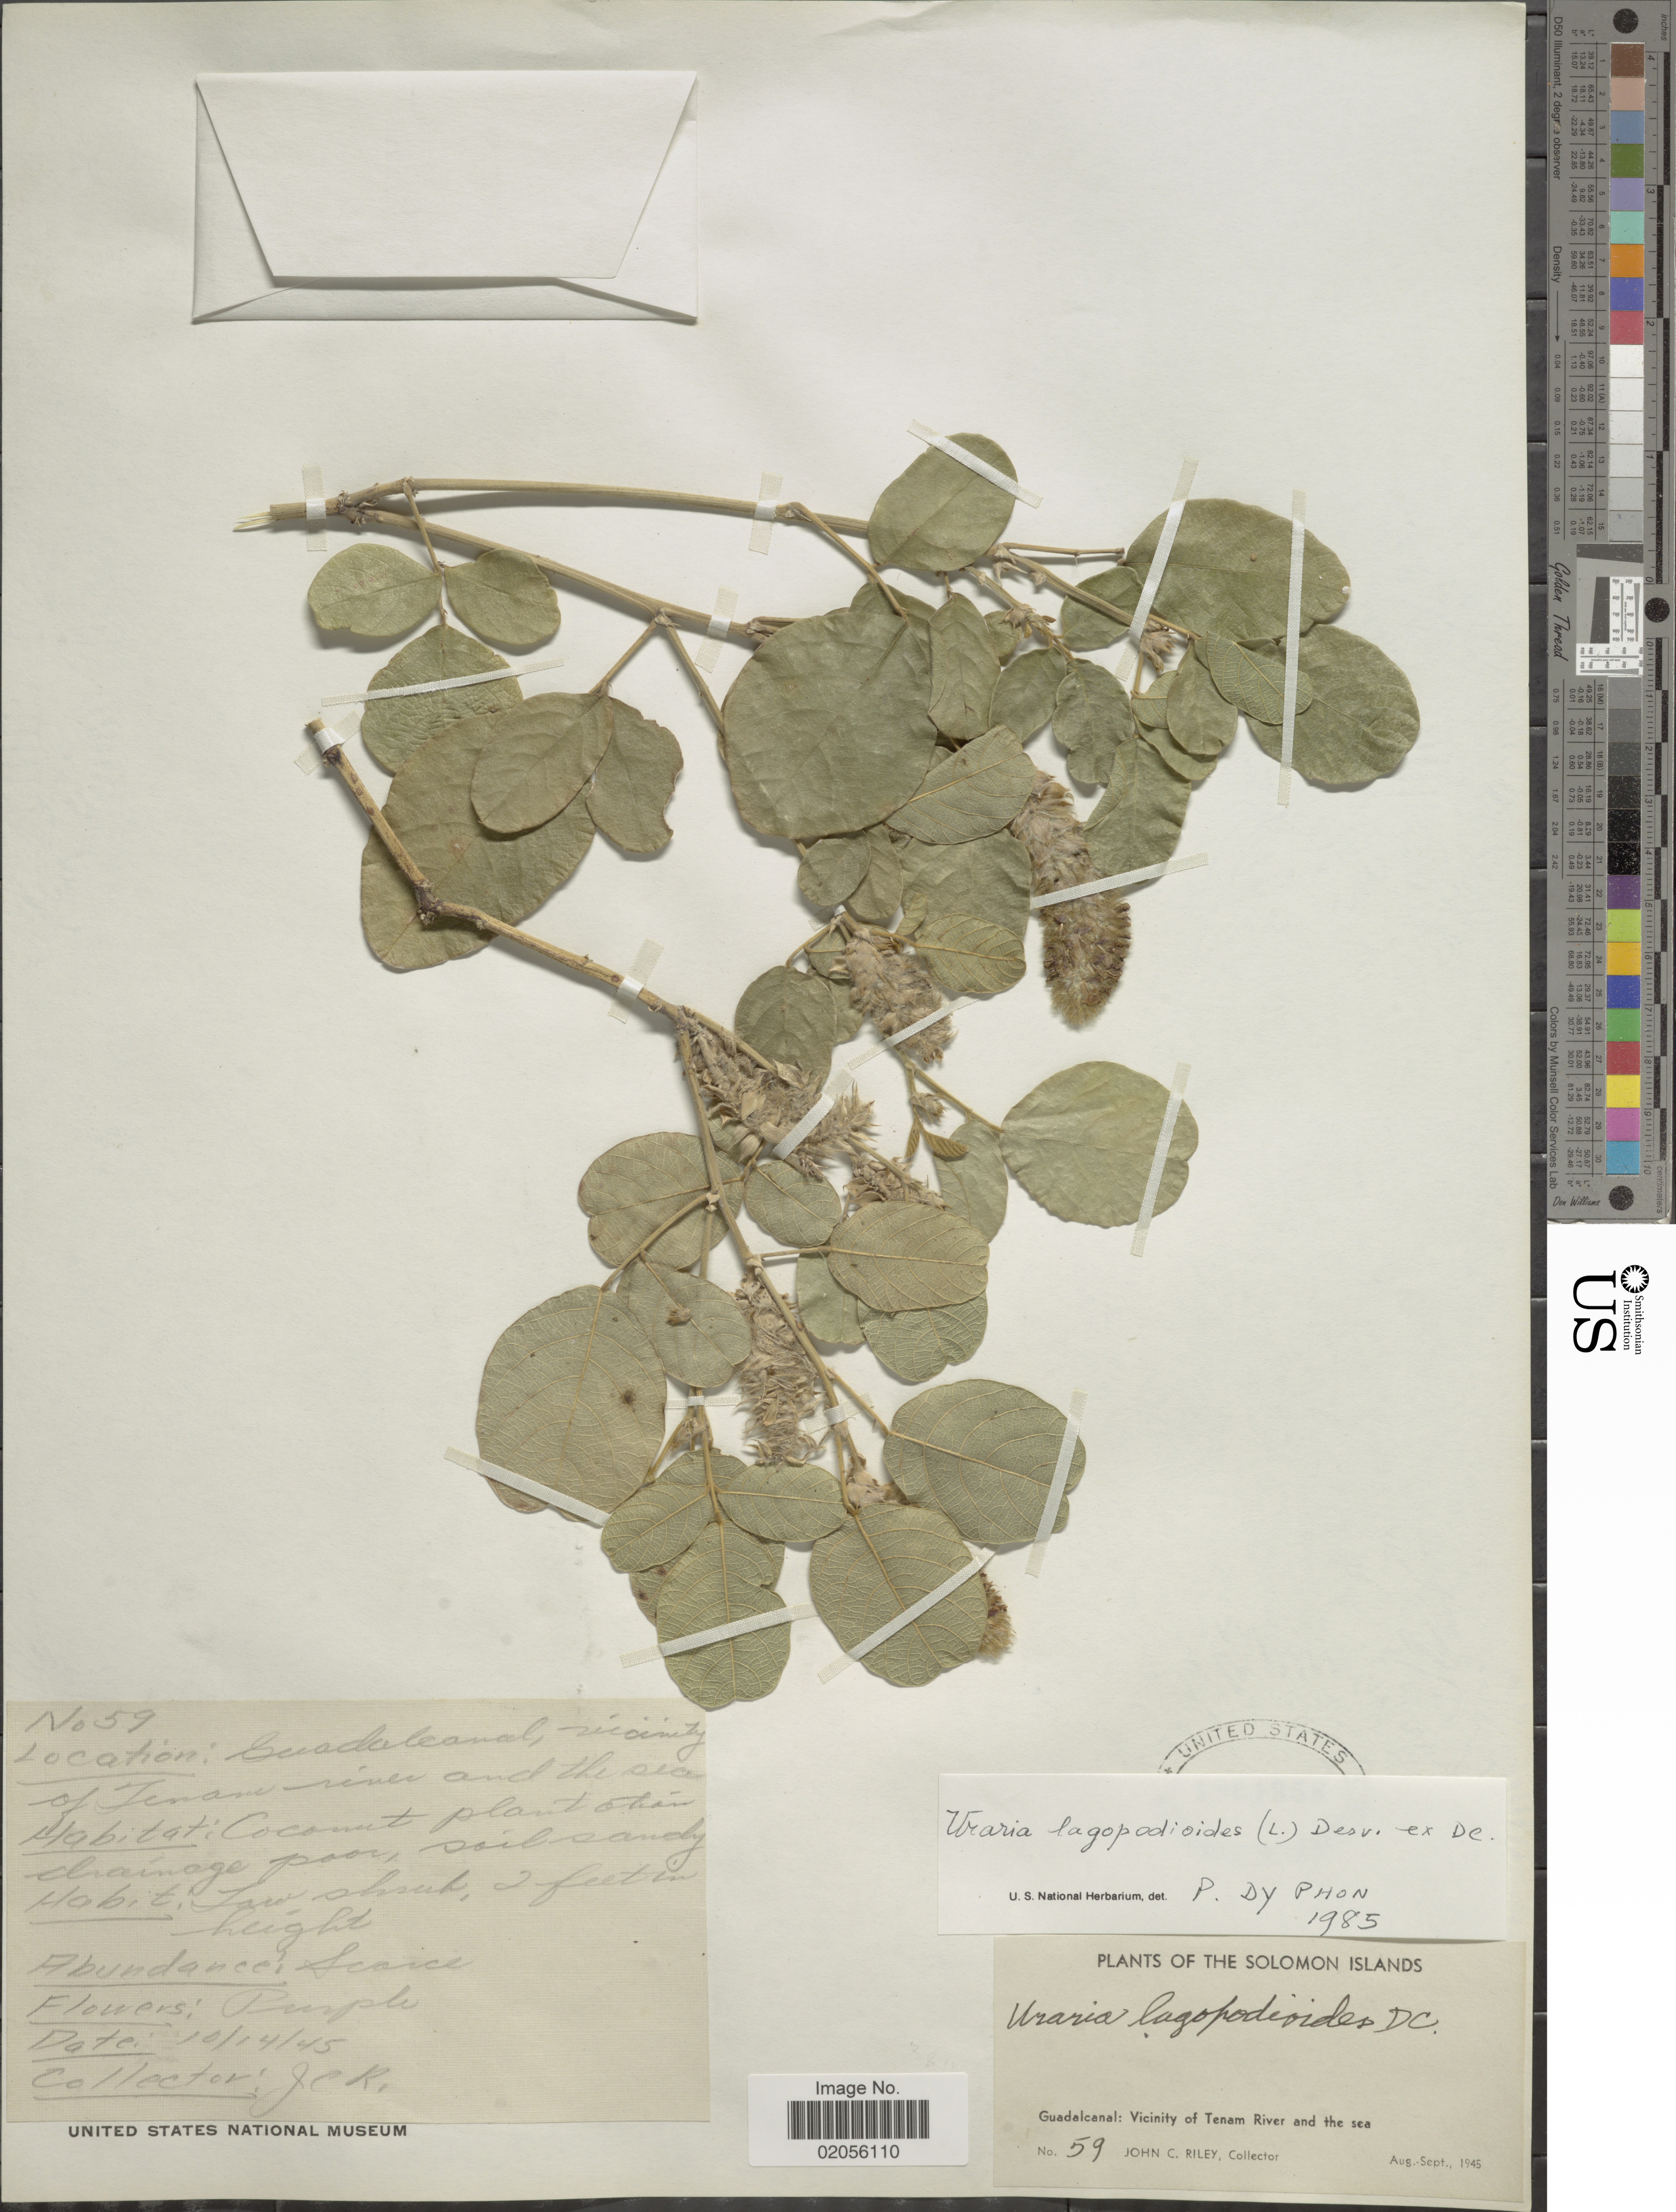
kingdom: Plantae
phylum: Tracheophyta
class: Magnoliopsida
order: Fabales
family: Fabaceae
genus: Uraria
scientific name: Uraria lagopodioides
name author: (L.) Desv. ex DC.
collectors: J. Riley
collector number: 59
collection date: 1945-08/1945-09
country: Solomon Islands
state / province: Solomon Islands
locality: Guadalcanal: Vicinity of Tenam River and the sea